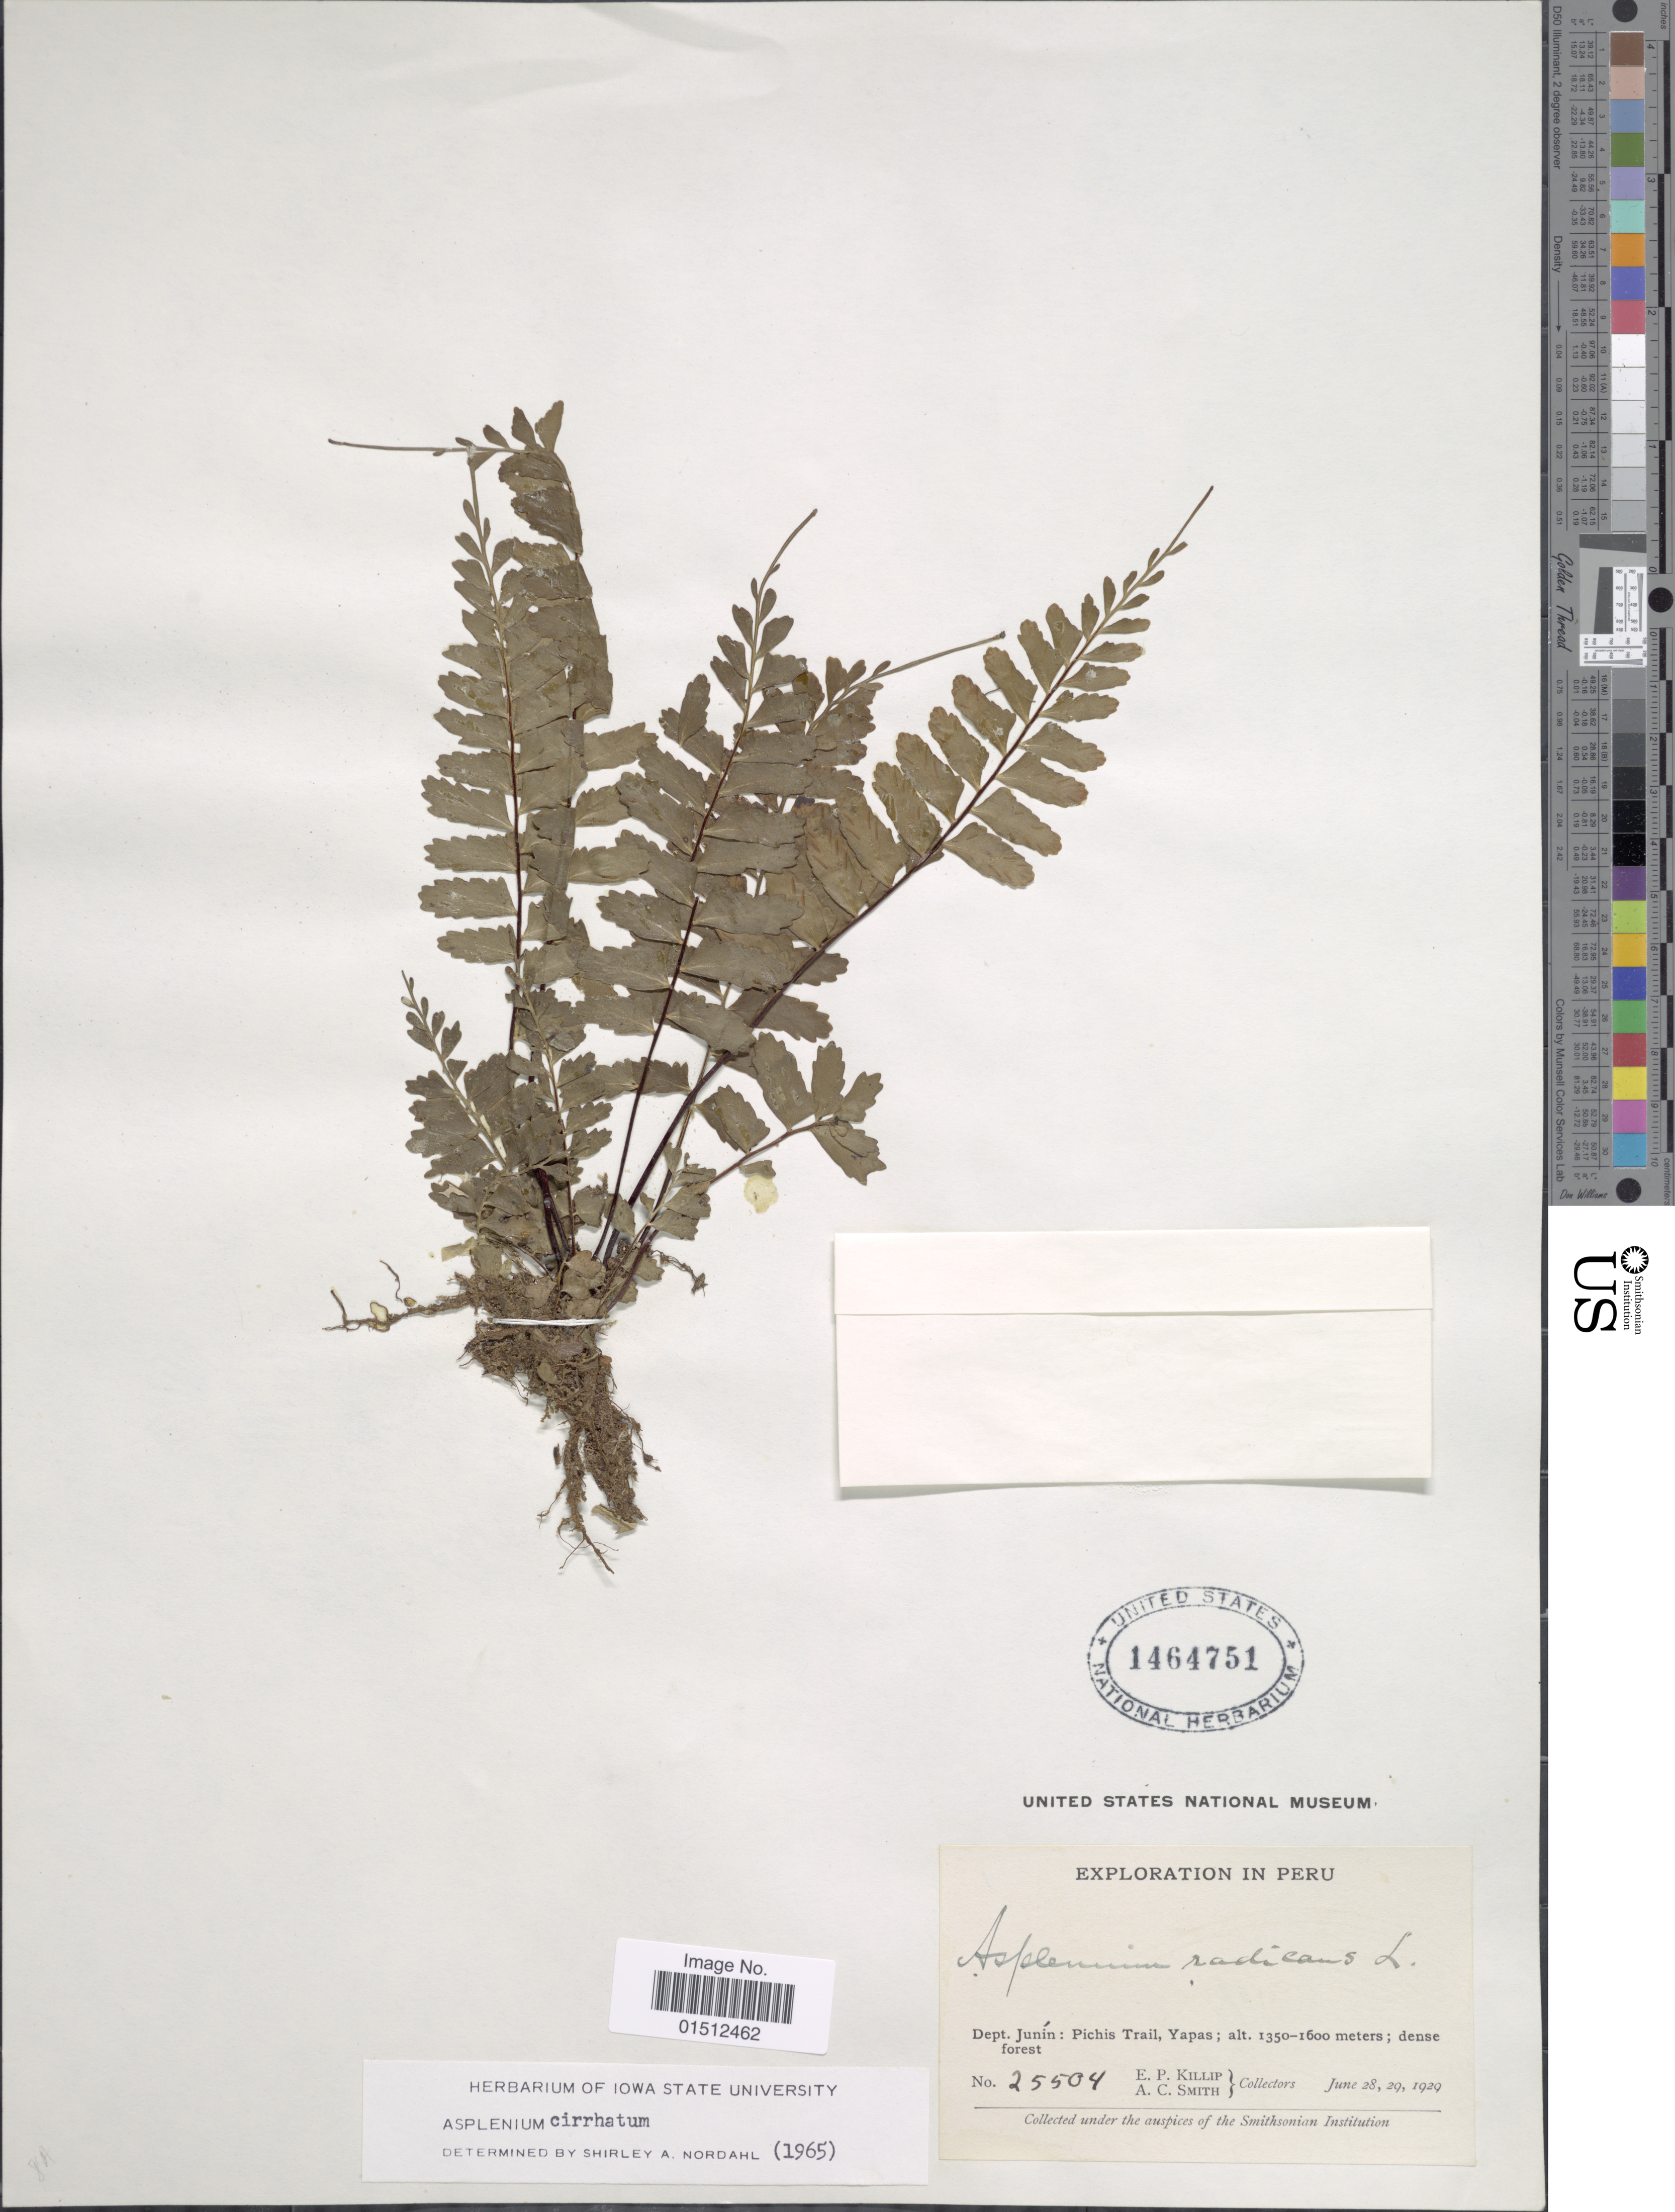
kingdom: Plantae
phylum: Tracheophyta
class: Polypodiopsida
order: Polypodiales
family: Aspleniaceae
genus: Asplenium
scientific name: Asplenium radicans var. cirrhatum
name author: (Rich. ex Willd.) Rosenst.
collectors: E. P. Killip & A. C. Smith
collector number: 25504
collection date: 1929-06-28/1929-06-29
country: Peru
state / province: Junín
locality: Peru. Dept. Junin: Pichis Trail, Yapas.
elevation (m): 1350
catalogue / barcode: US 1464751